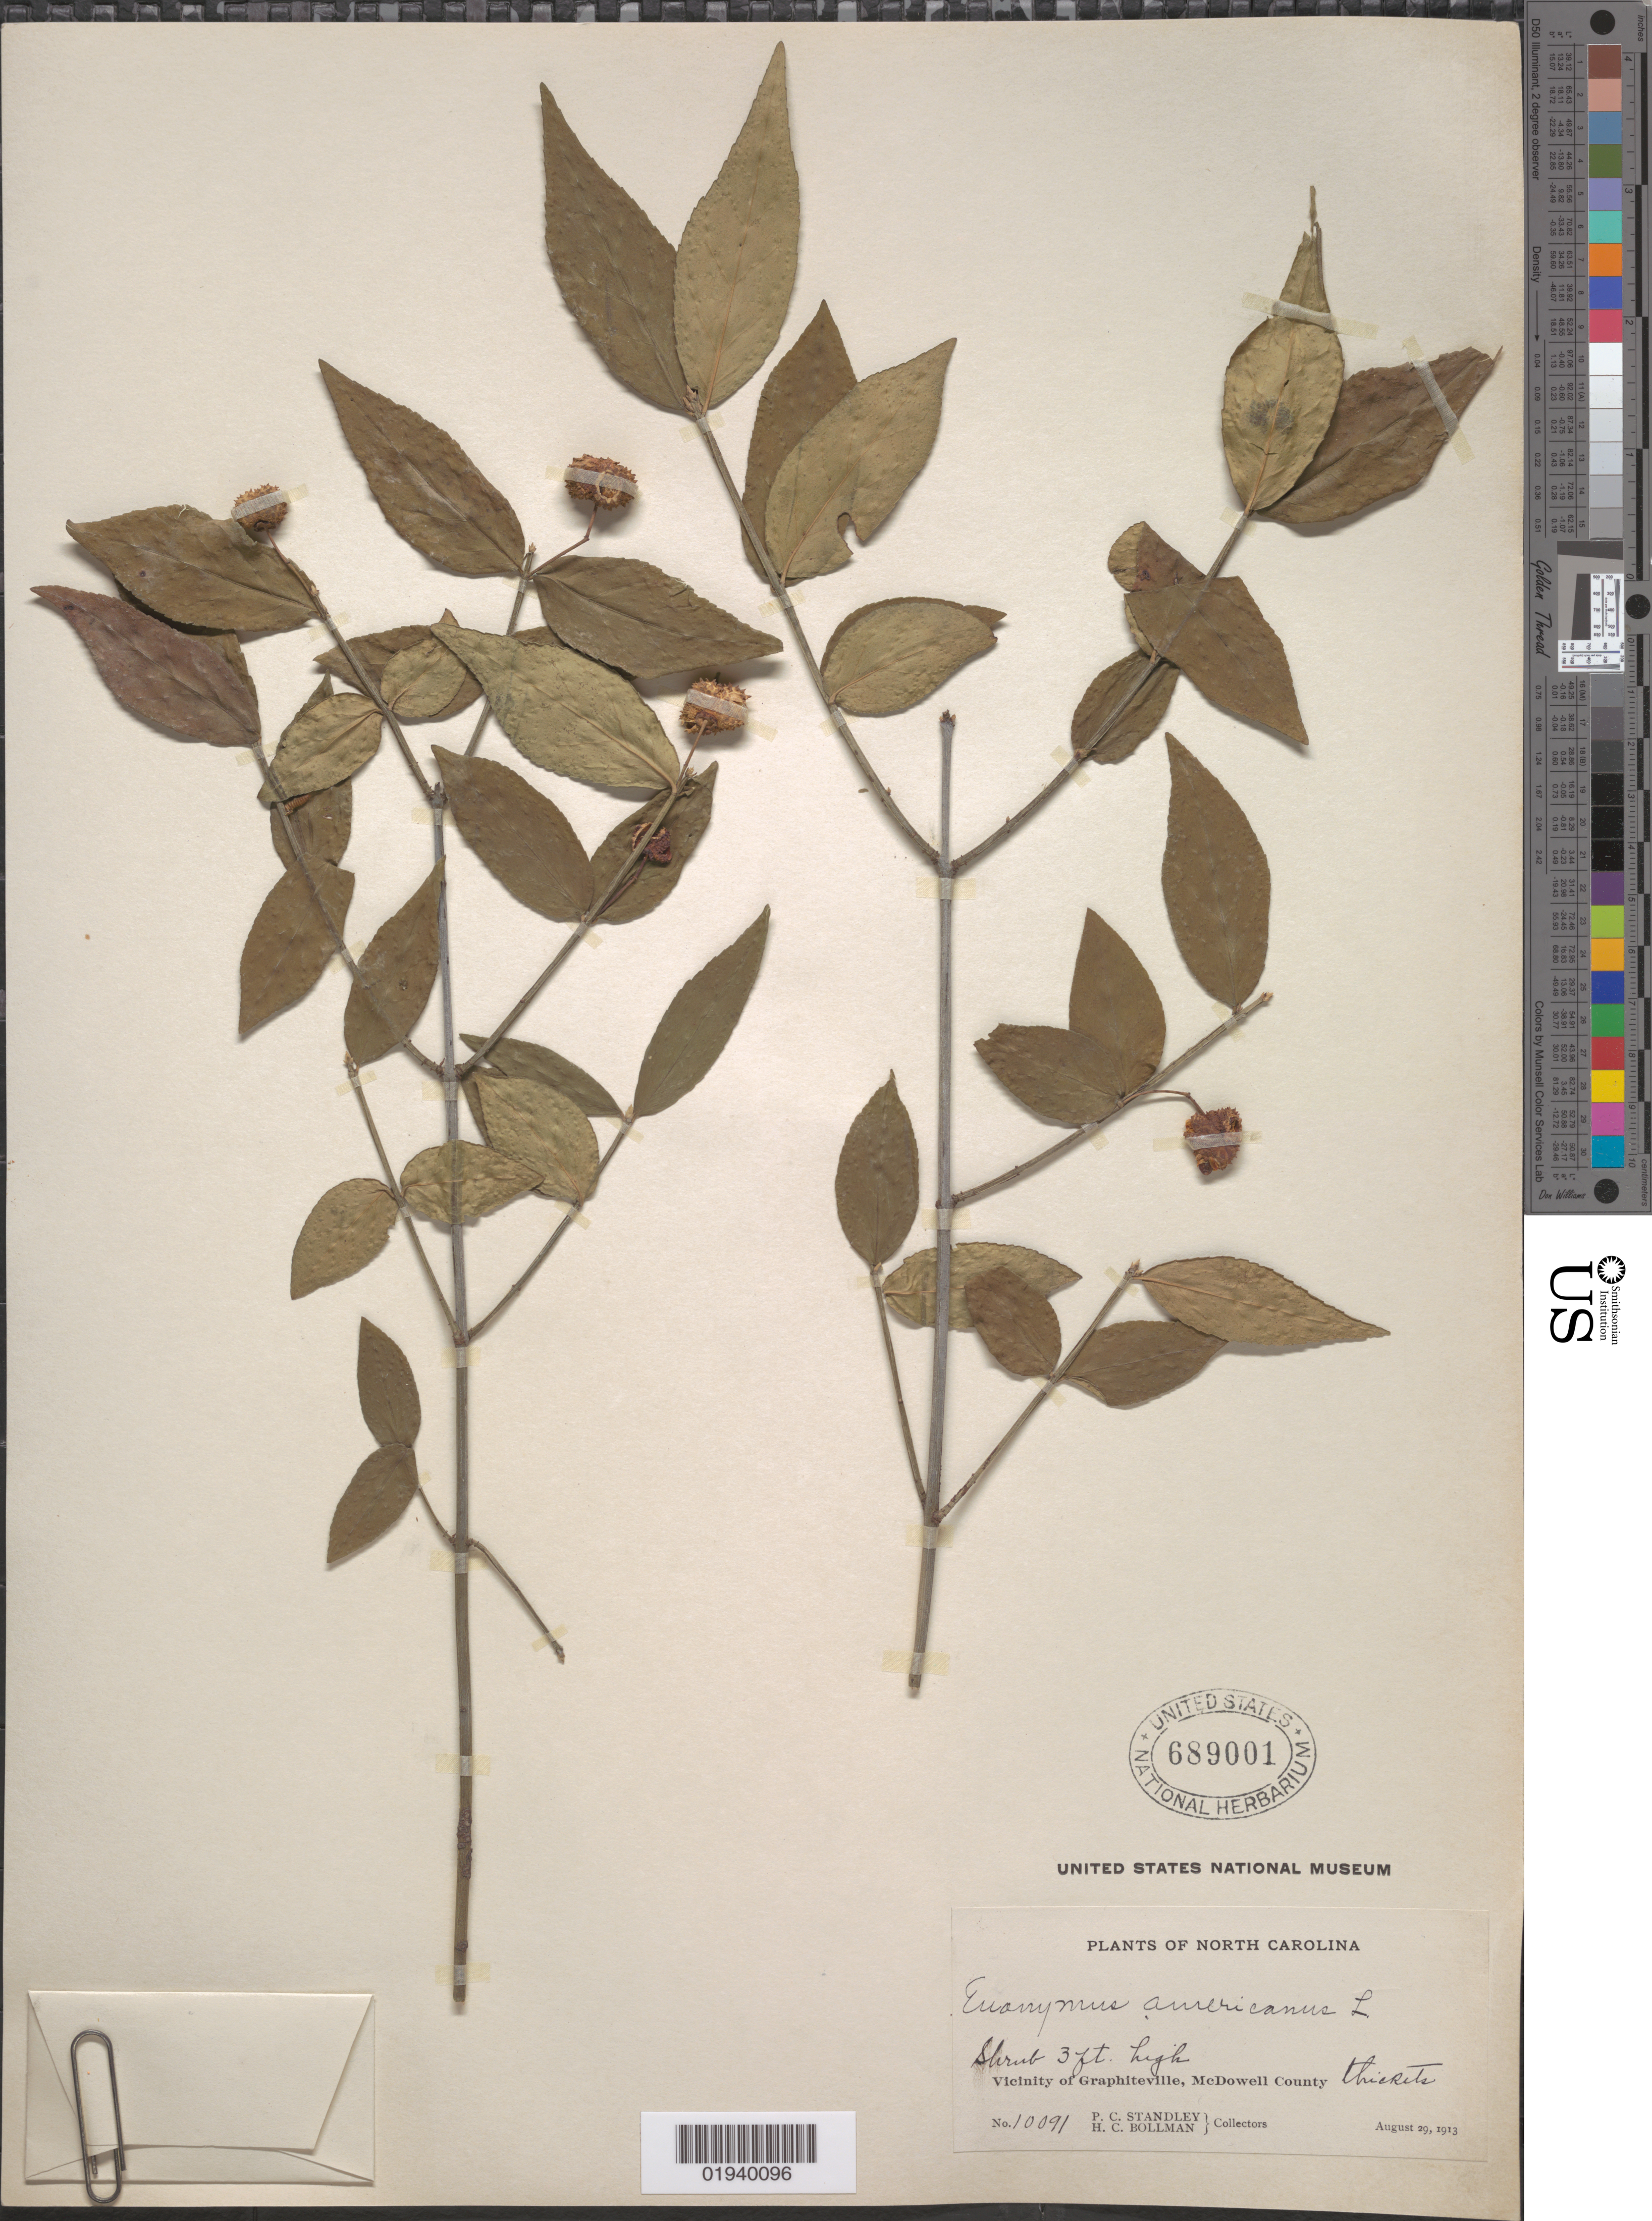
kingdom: Plantae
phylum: Tracheophyta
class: Magnoliopsida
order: Celastrales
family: Celastraceae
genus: Euonymus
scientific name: Euonymus americanus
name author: L.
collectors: P. C. Standley & H. C. Bollman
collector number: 10091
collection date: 1913-08-29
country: United States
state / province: North Carolina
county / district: McDowell County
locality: Graphiteville vicinity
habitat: Thickets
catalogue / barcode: US 689001